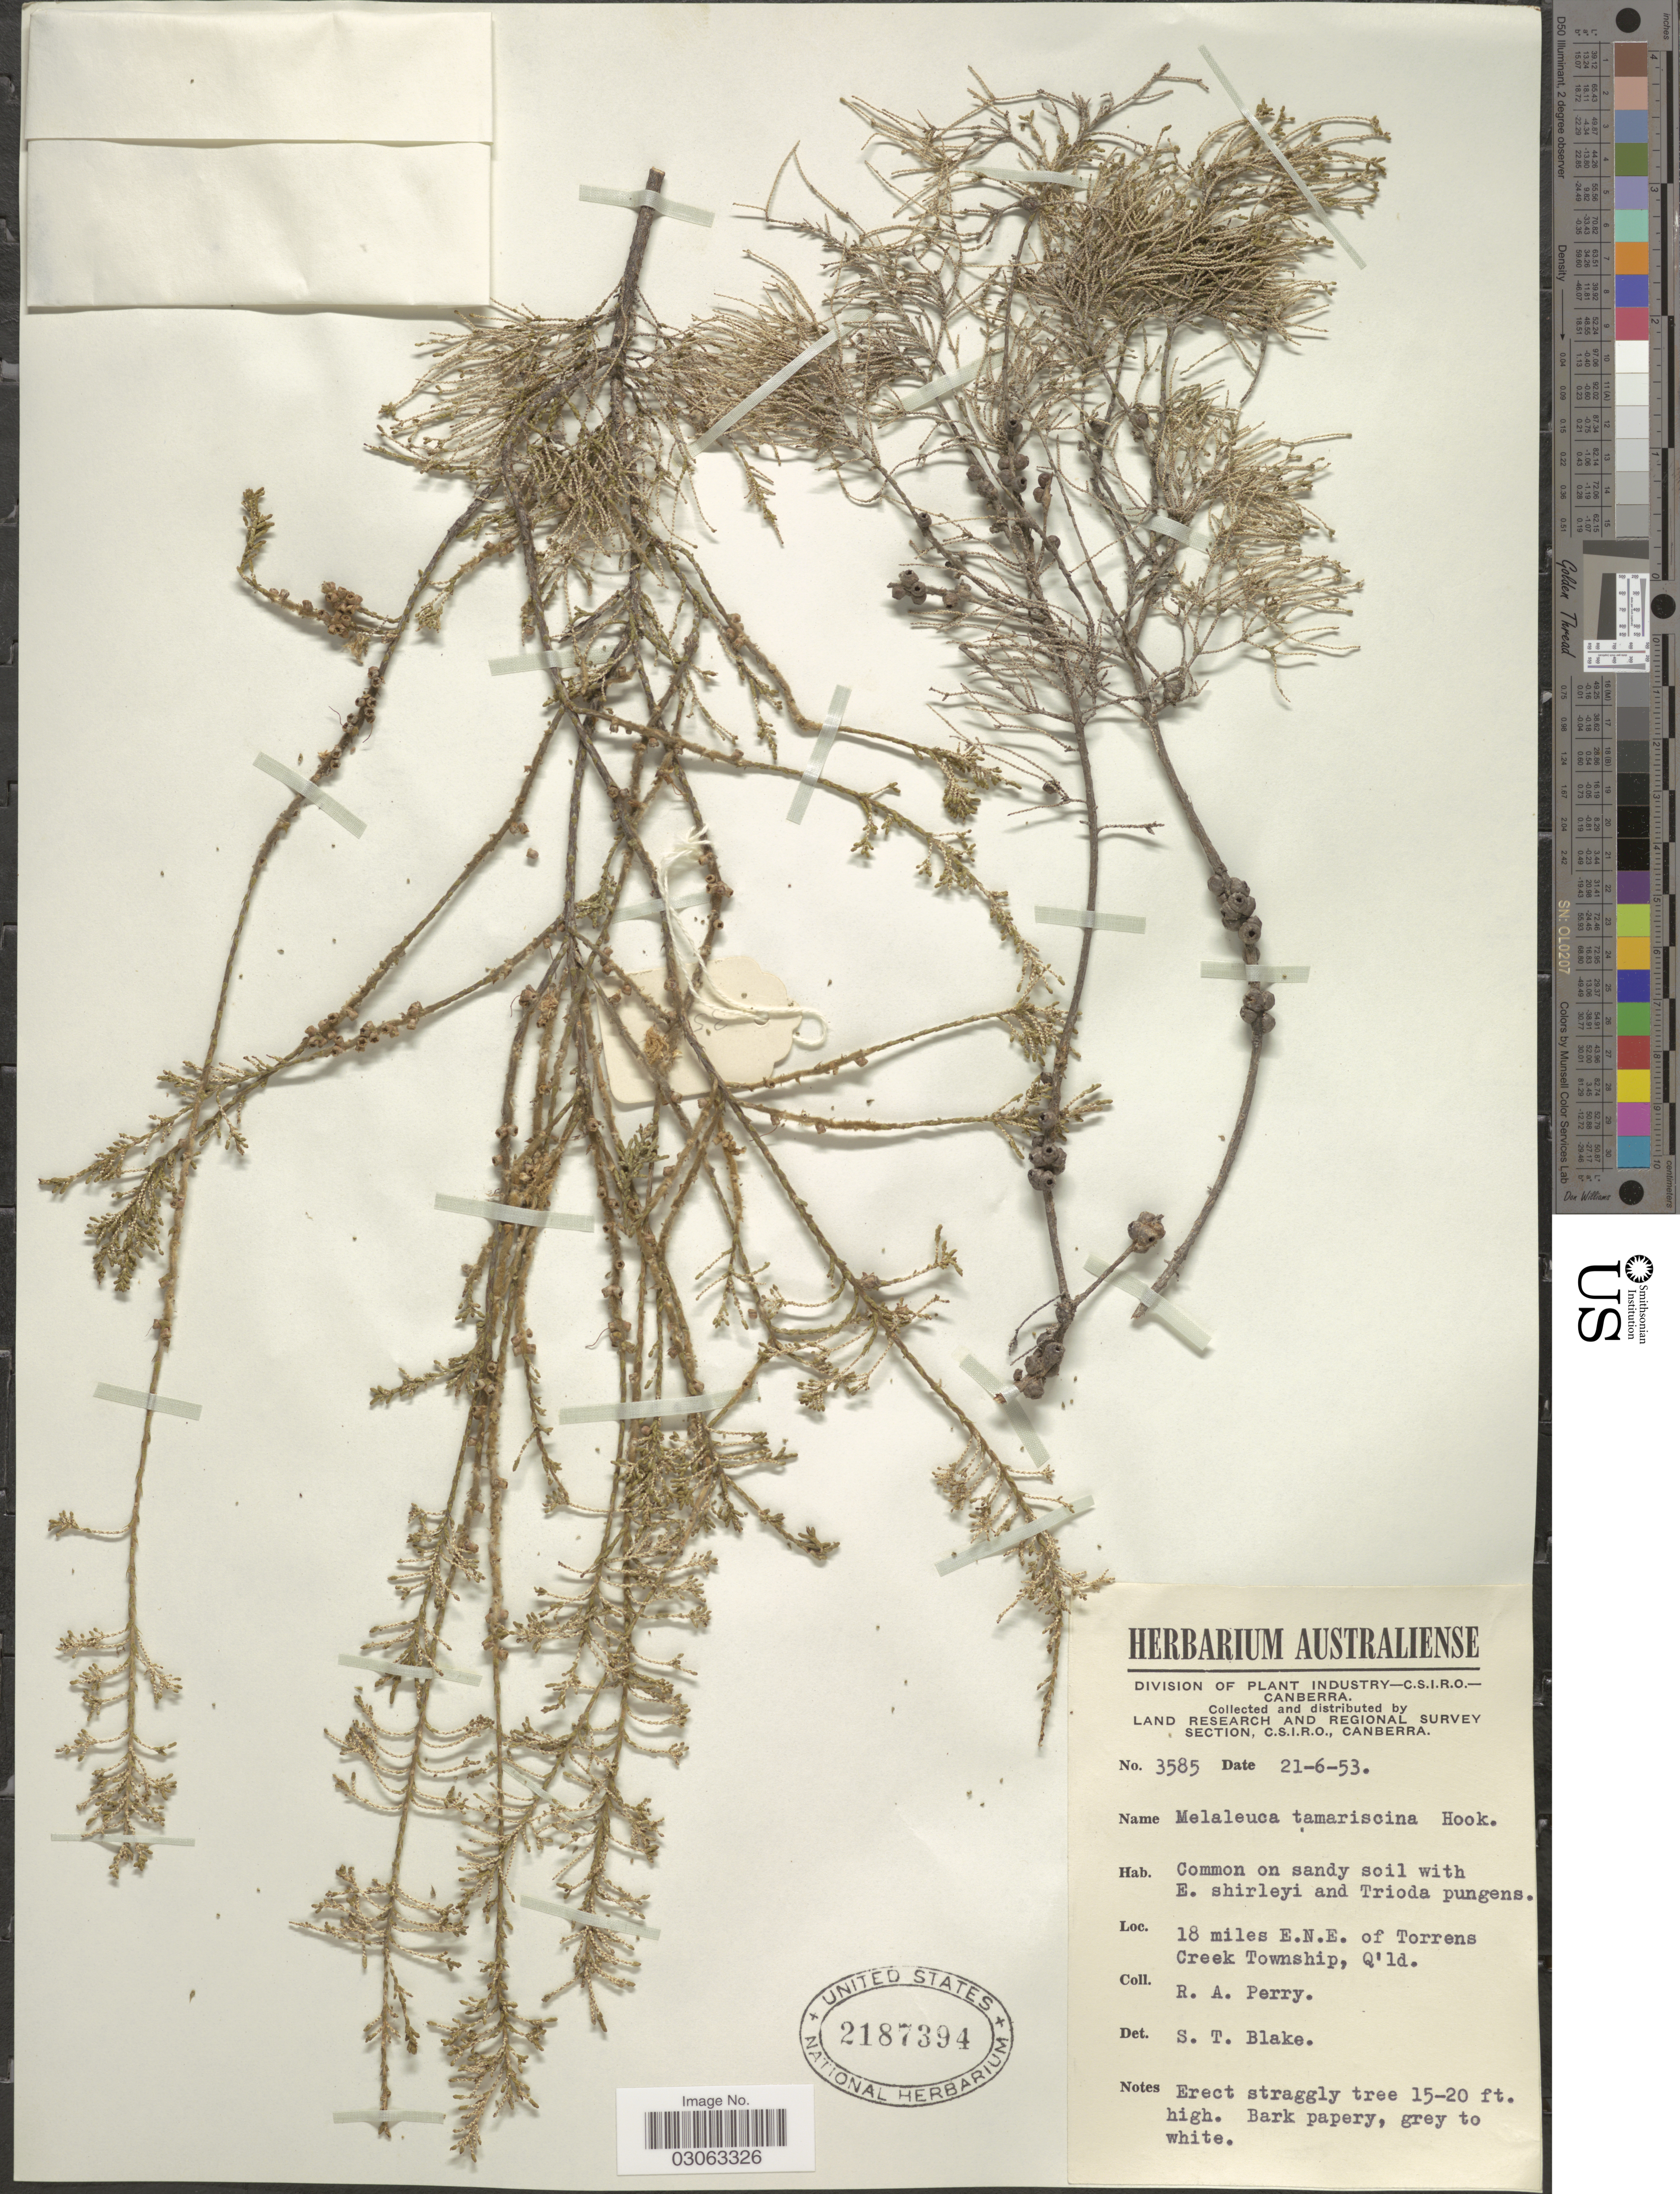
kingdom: Plantae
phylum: Tracheophyta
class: Magnoliopsida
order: Myrtales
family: Myrtaceae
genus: Melaleuca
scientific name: Melaleuca tamariscina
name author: Hook.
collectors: Perry, R. A.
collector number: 3585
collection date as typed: Transcribed d/m/y: 21/6/53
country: Australia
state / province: Queensland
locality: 18 miles E.N.E. of Torrens Creek Township, Q'ld.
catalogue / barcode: US 2187394